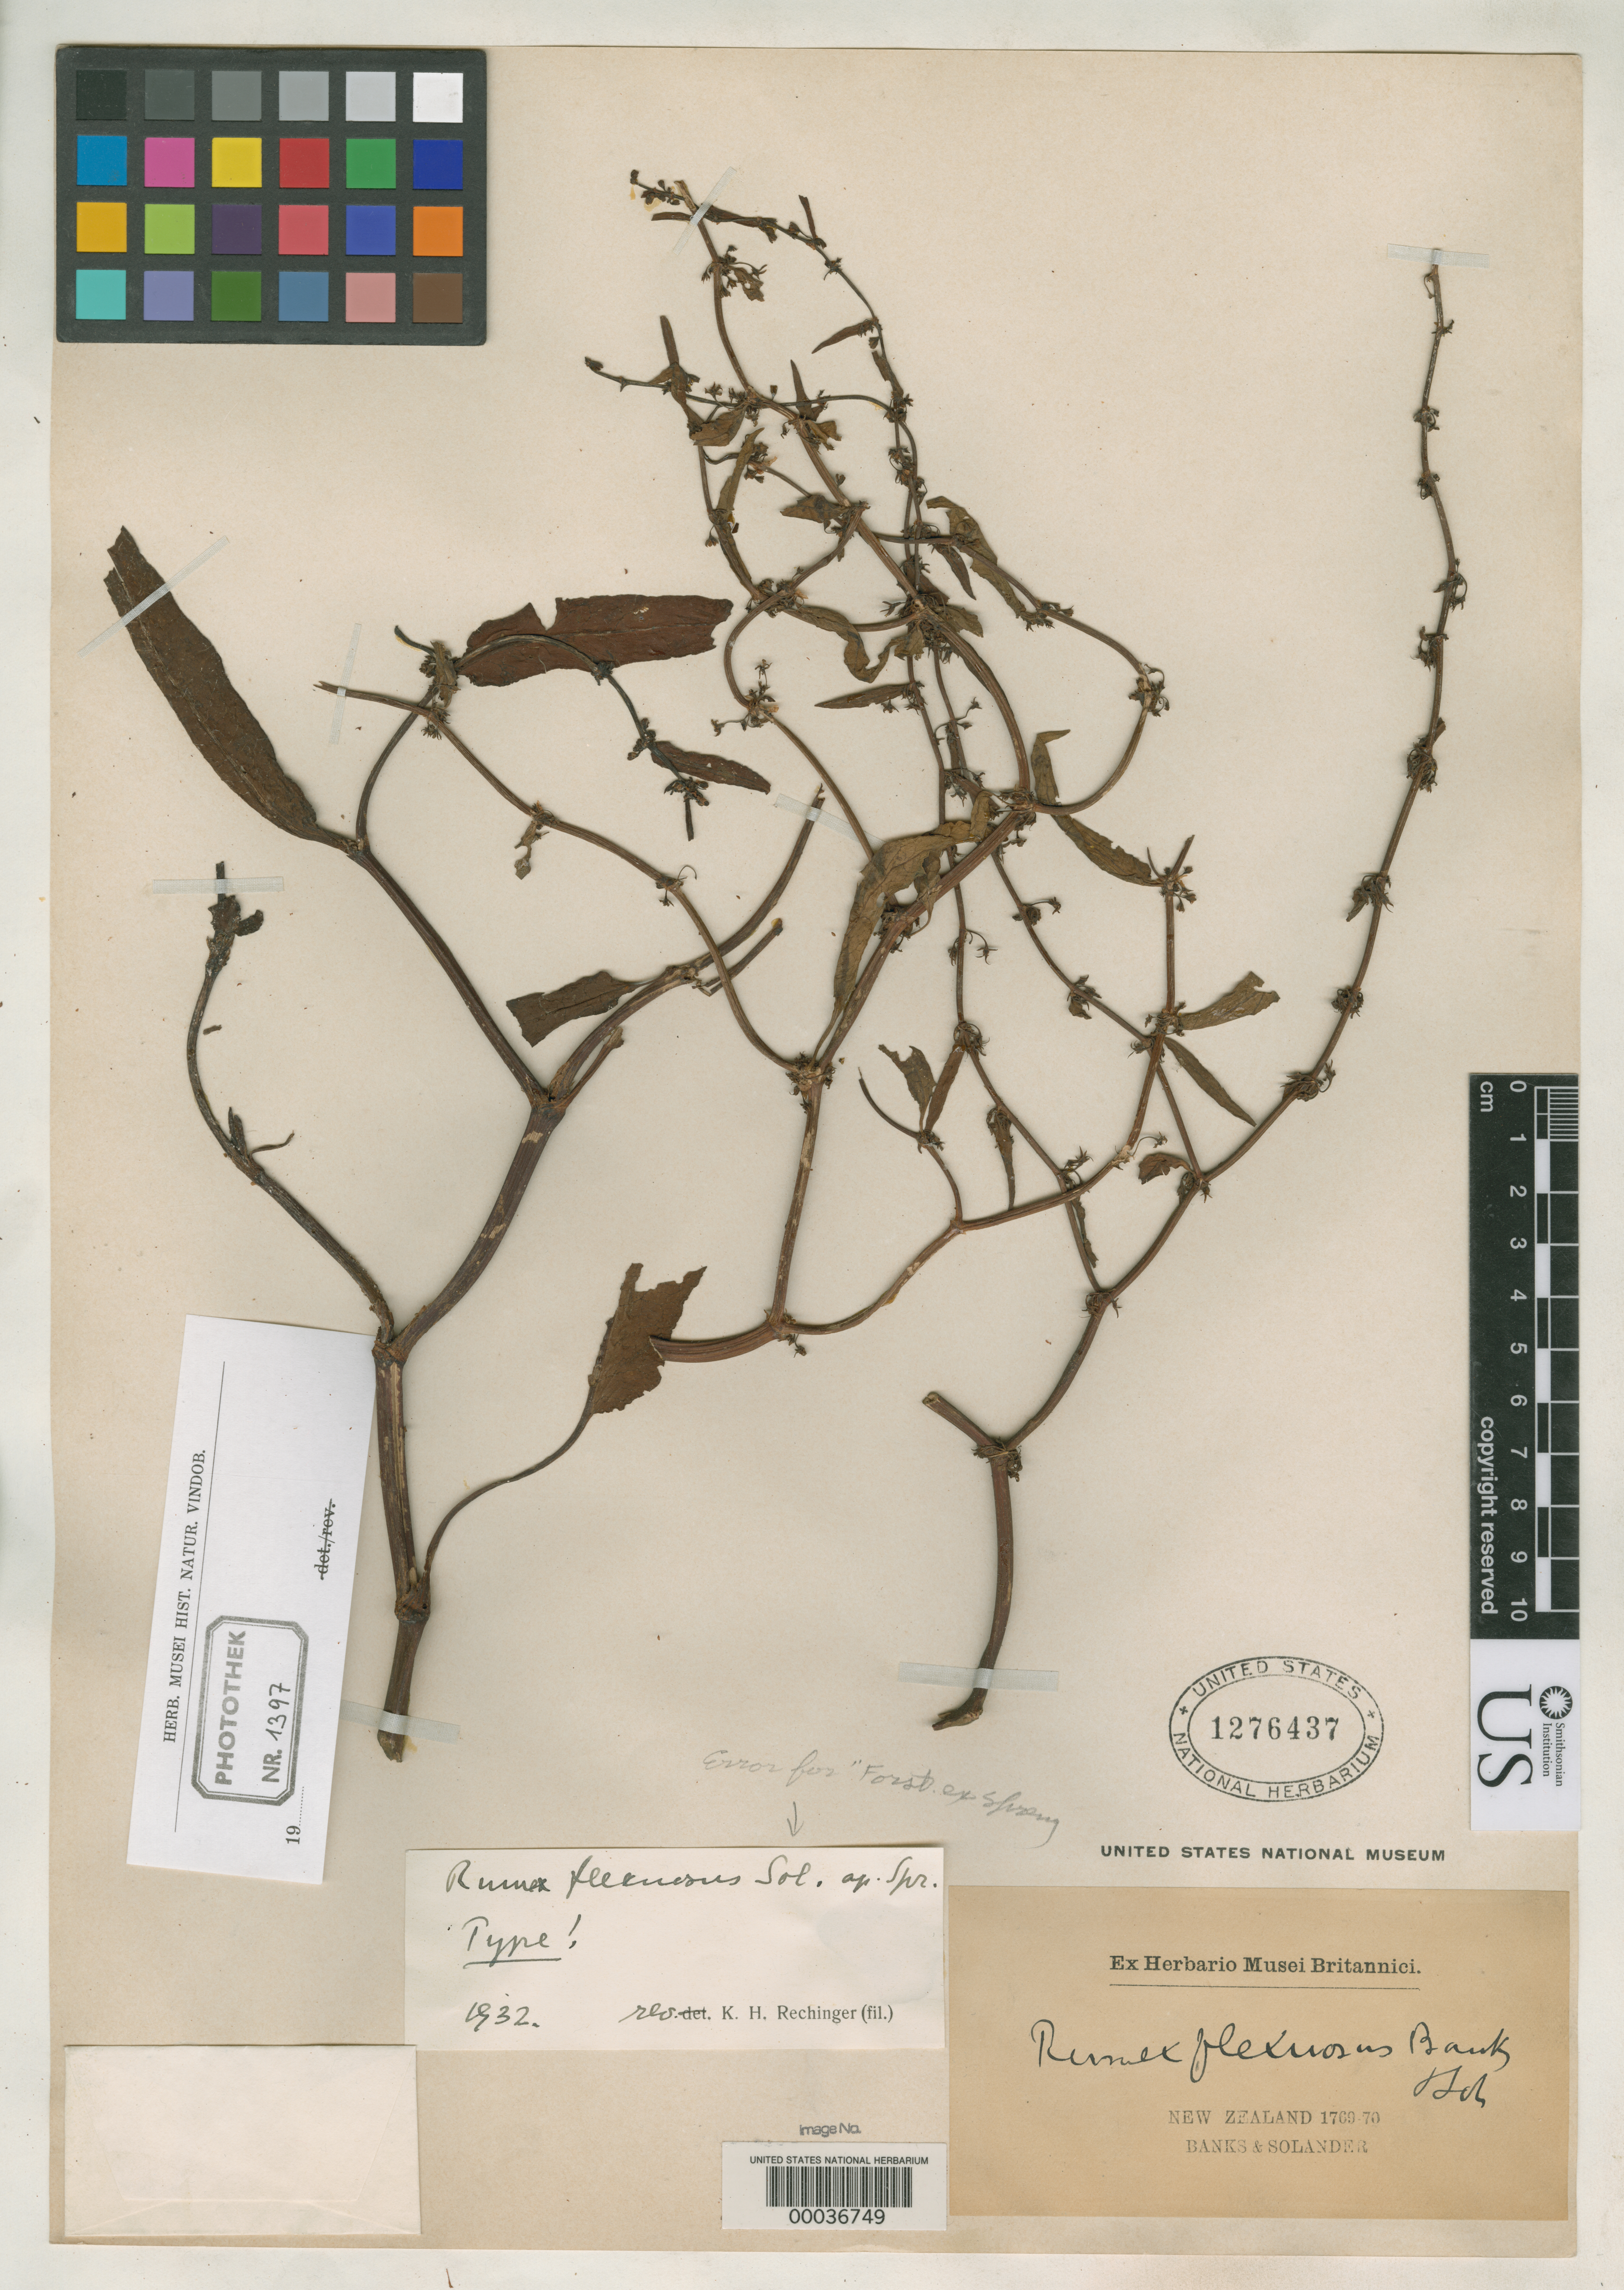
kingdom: Plantae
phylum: Tracheophyta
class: Magnoliopsida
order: Caryophyllales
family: Polygonaceae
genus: Rumex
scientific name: Rumex flexuosus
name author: Sol. ex G. Forst.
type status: Type Collection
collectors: J. Banks & D. C. Solander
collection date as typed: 1769 to -- --- 1770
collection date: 1769/1770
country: New Zealand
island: North Island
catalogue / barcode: US 1276437